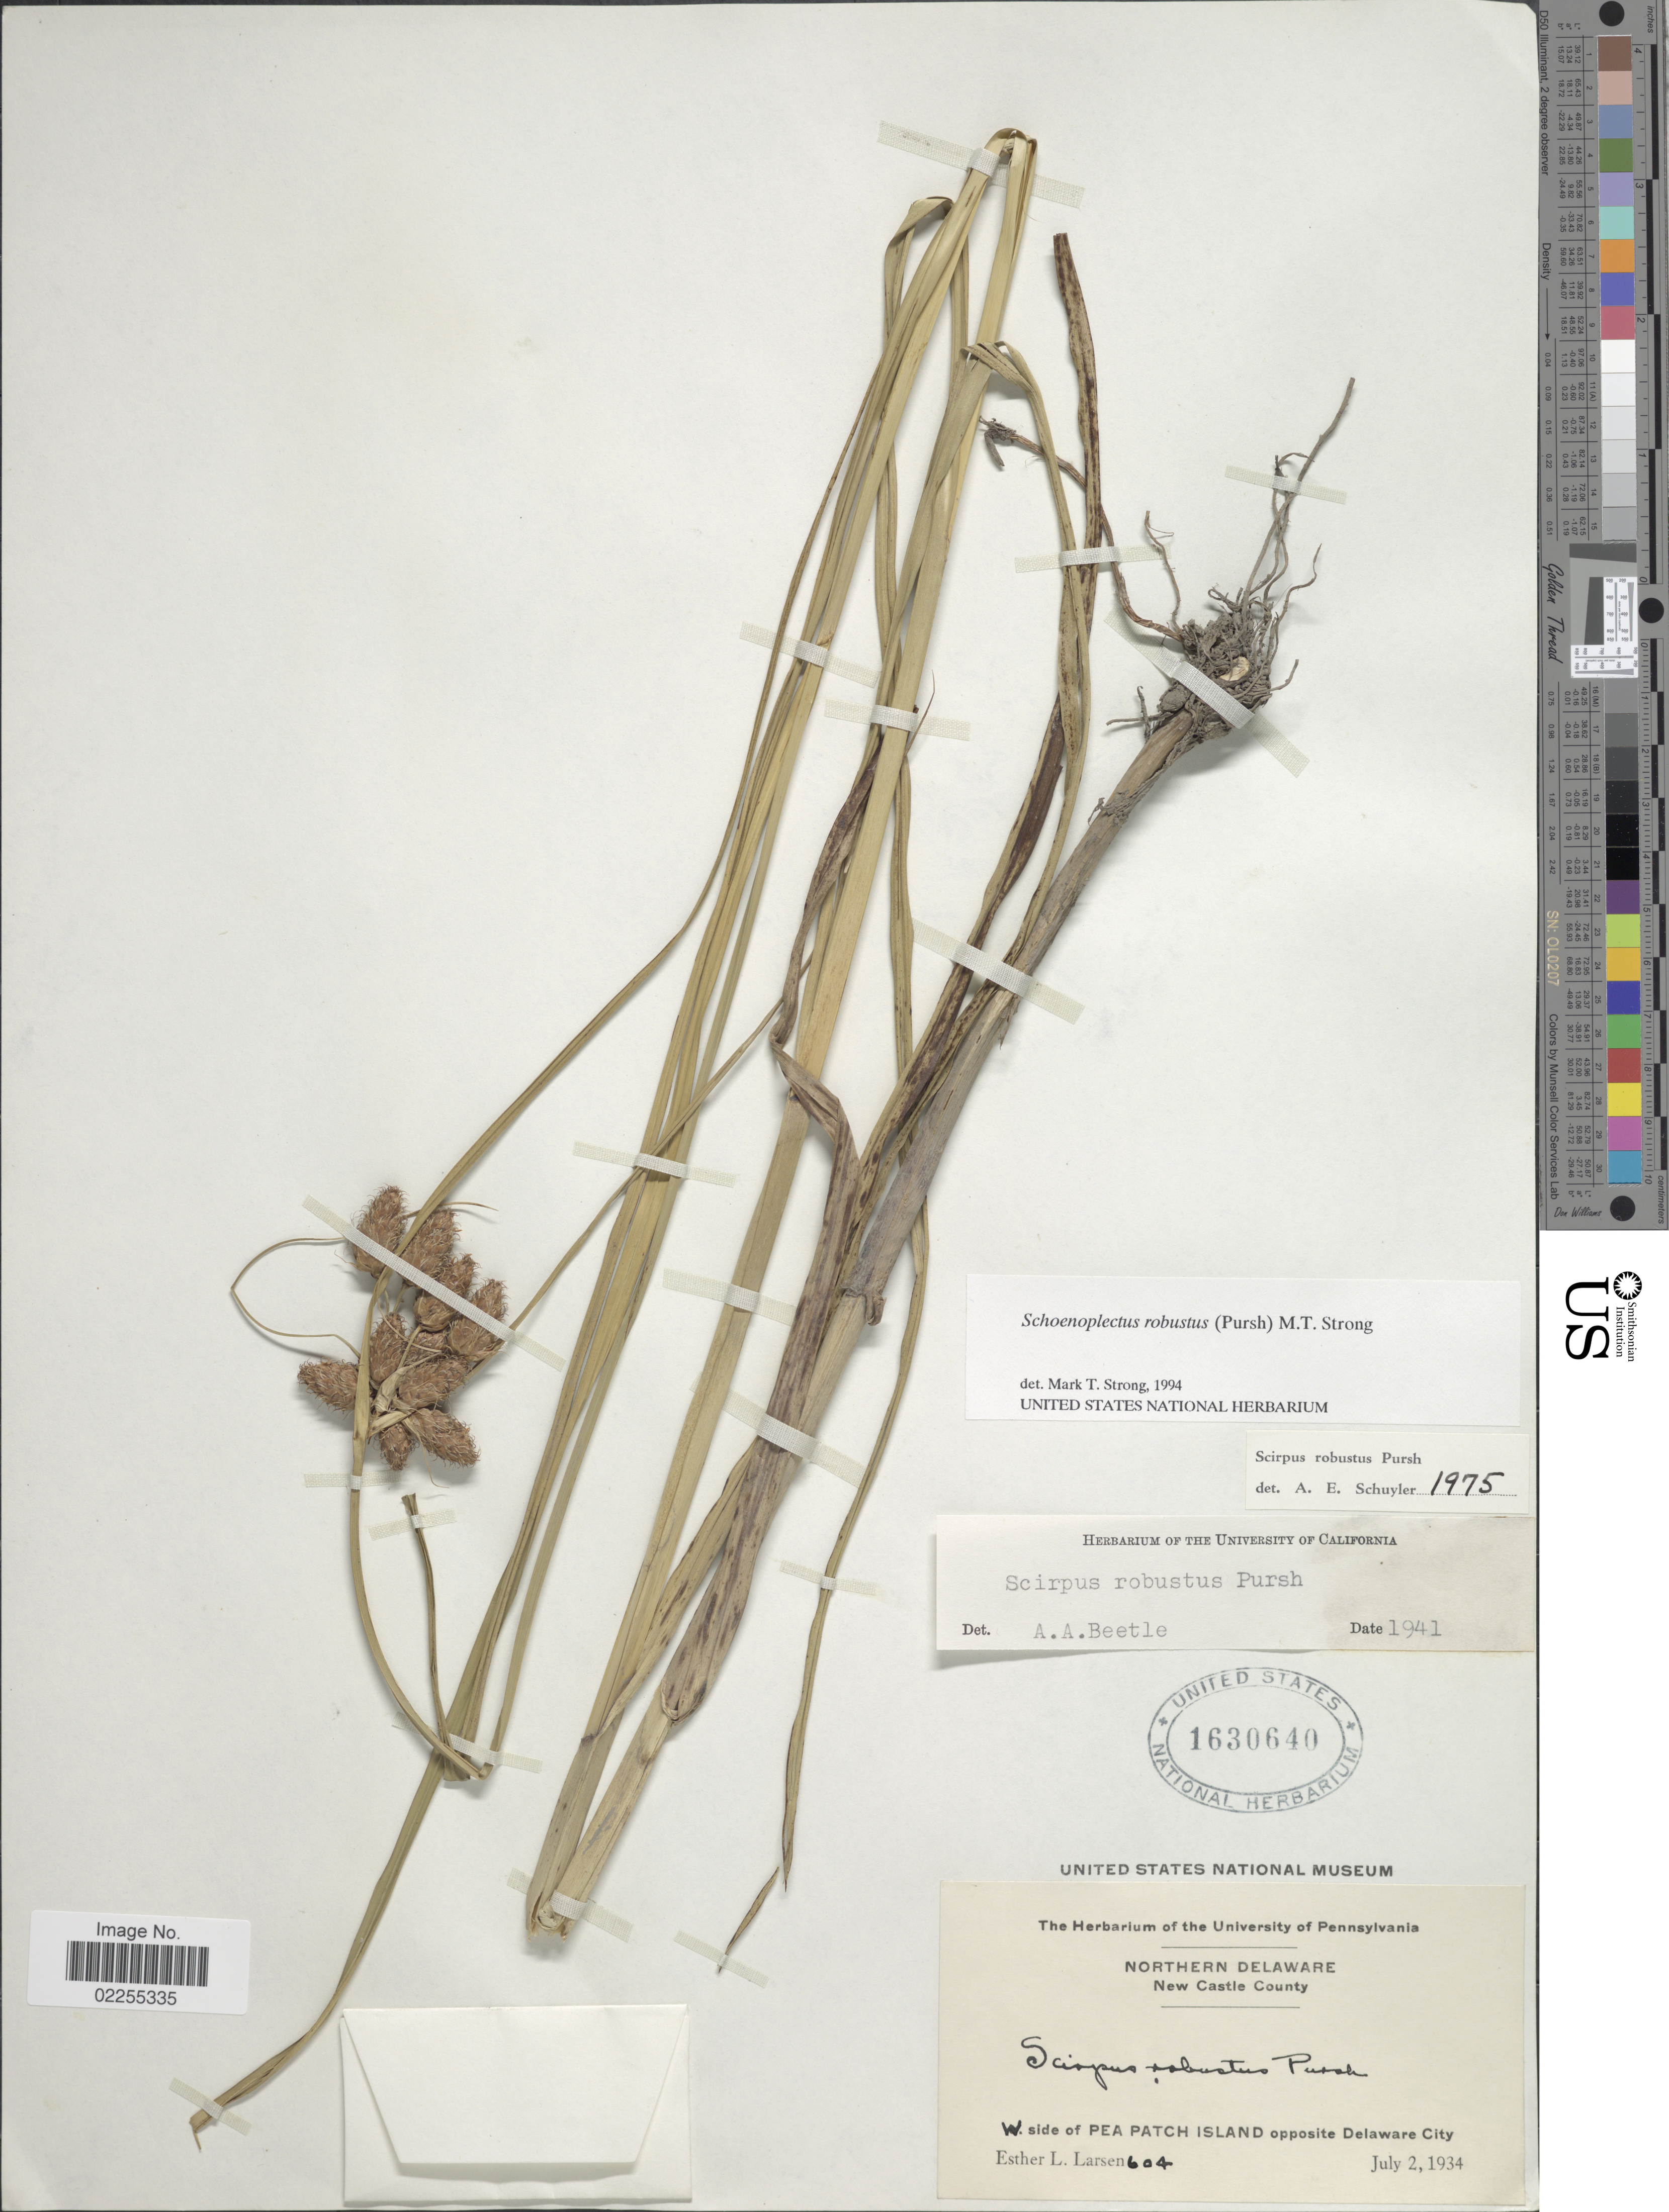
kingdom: Plantae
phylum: Tracheophyta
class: Liliopsida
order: Poales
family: Cyperaceae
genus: Bolboschoenus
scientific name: Bolboschoenus robustus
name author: (Pursh) Soják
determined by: Strong, M. T., (US), Smithsonian Institution - National Museum of Natural History (UNITED STATES)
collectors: E. Larsen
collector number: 604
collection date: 1934-07-02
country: United States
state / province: Delaware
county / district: New Castle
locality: Northern Delaware. New Castle County. W. side of Pea Patch Island opposite Delaware City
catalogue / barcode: US 1630640